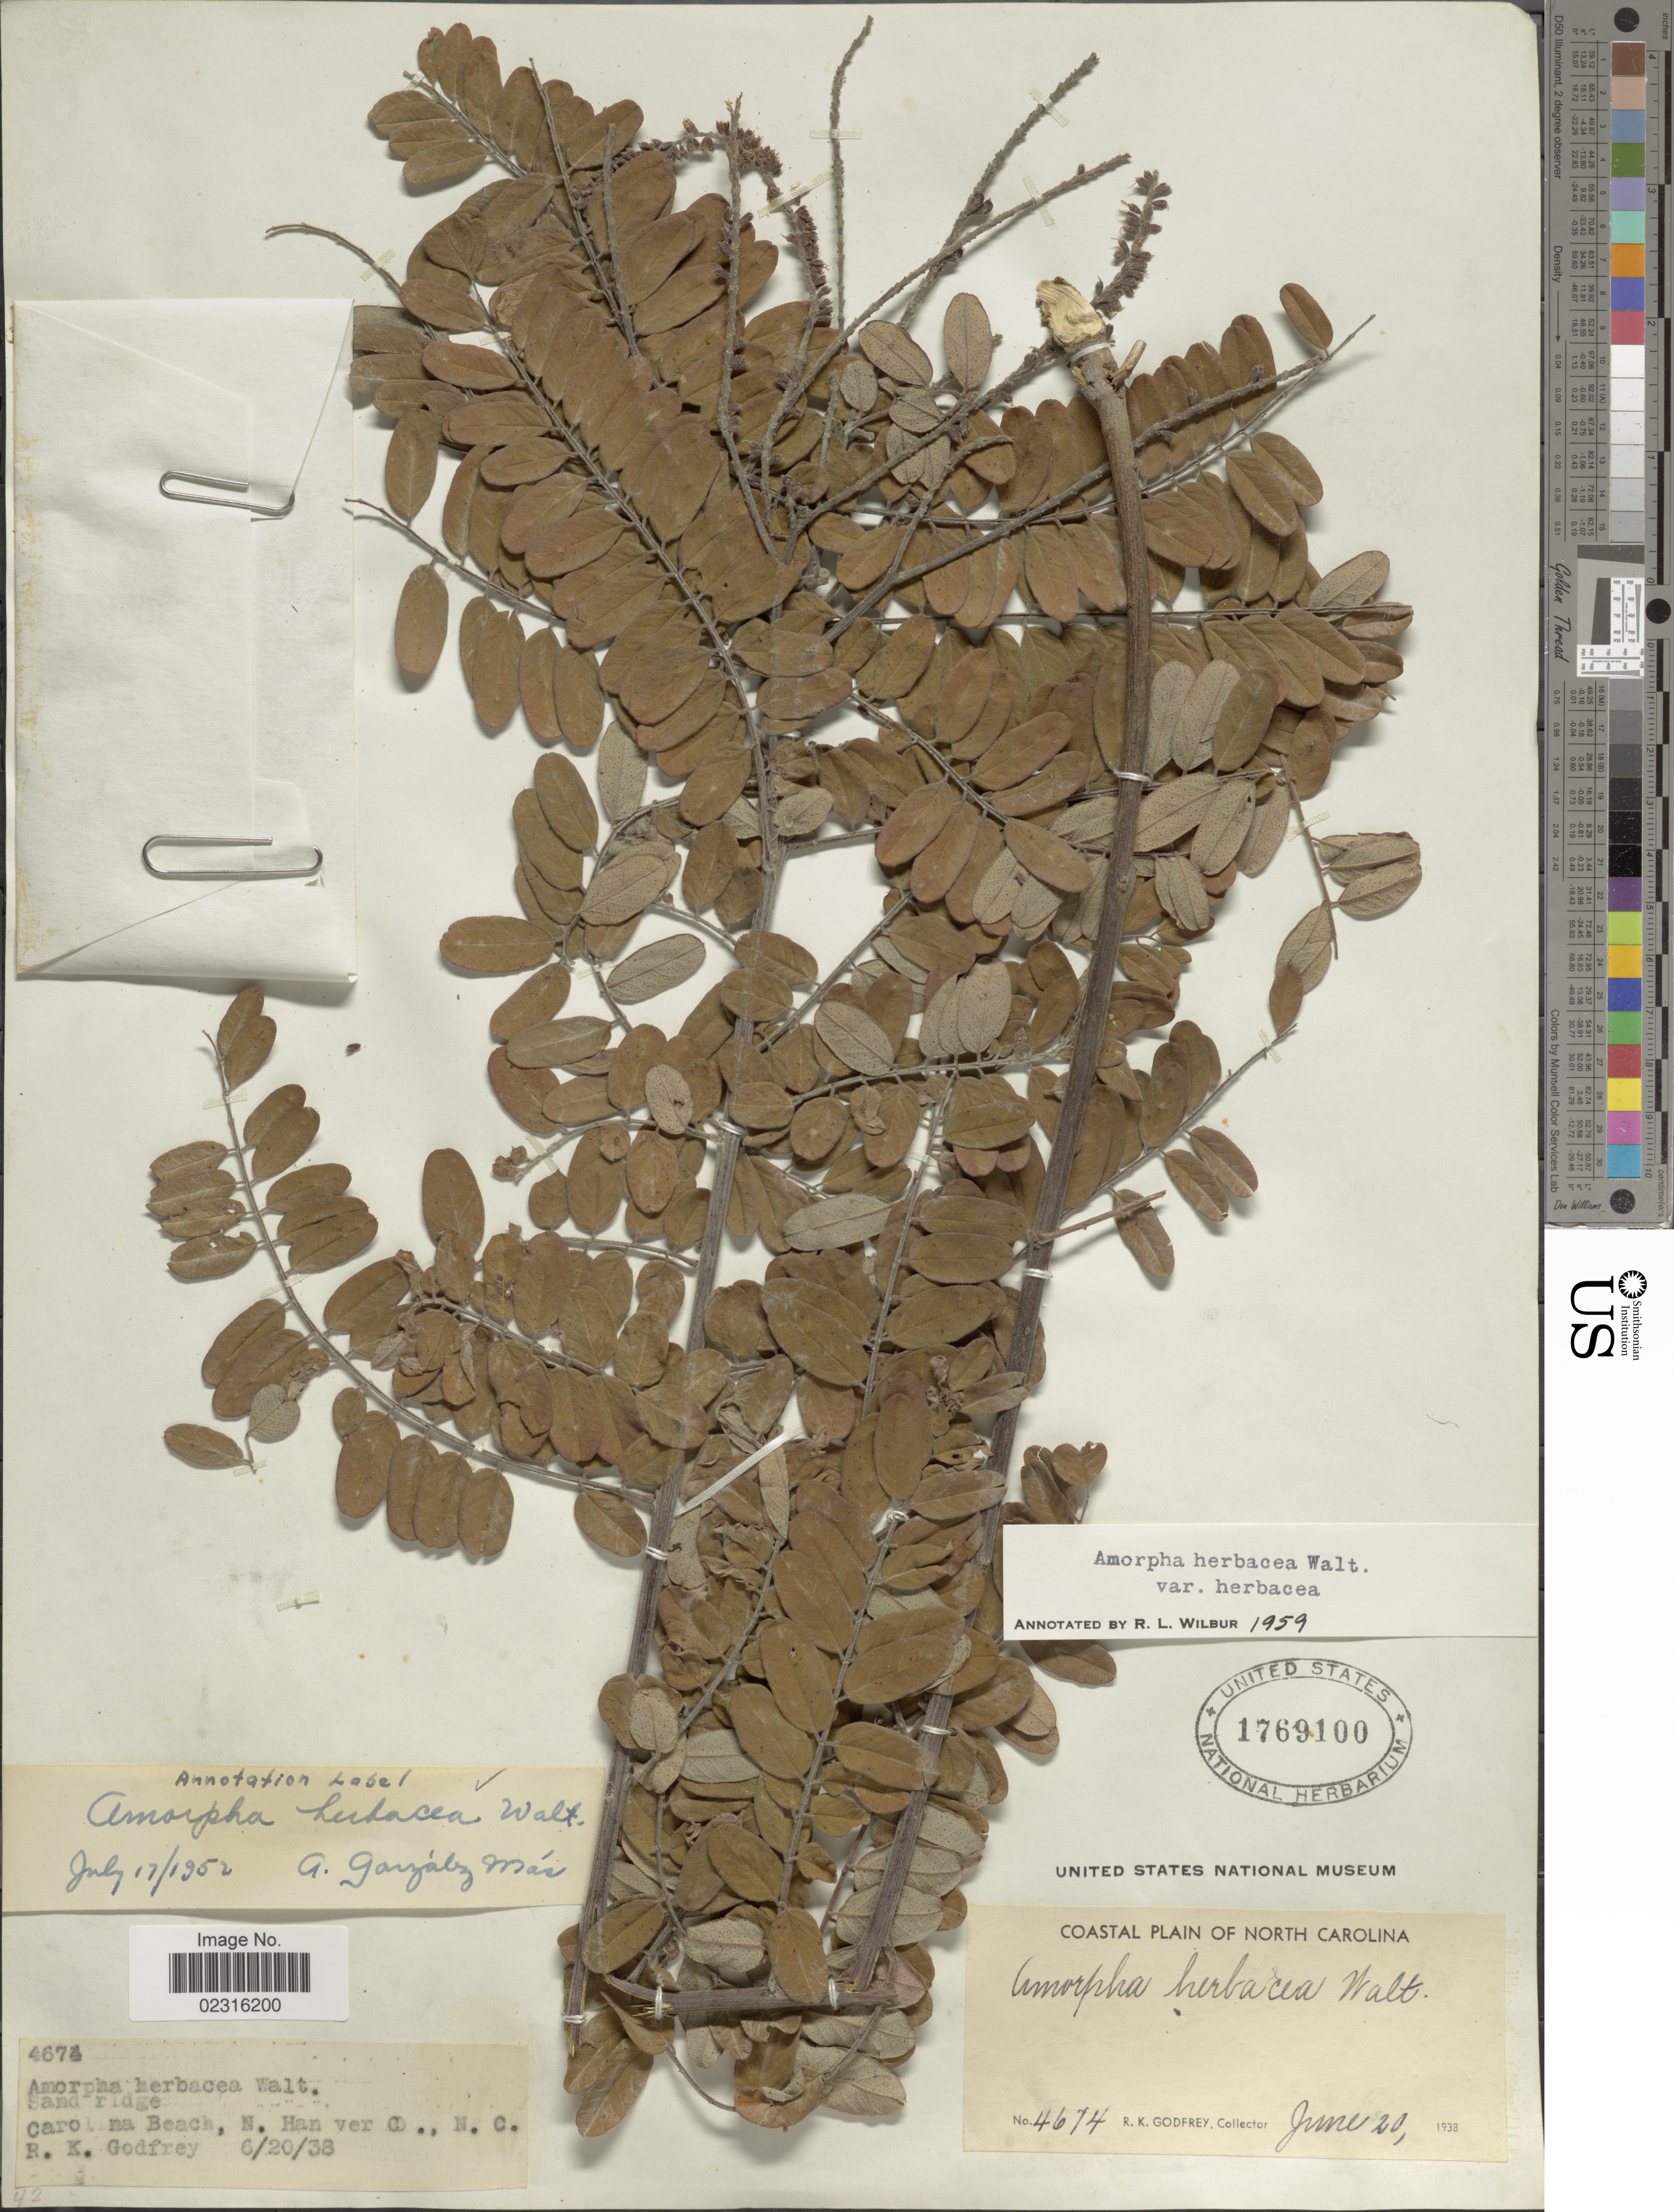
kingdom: Plantae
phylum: Tracheophyta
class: Magnoliopsida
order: Fabales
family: Fabaceae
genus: Amorpha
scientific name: Amorpha herbacea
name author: Schltdl.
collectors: R. K. Godfrey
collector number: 4674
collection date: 1938-06-20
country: United States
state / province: North Carolina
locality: Sand ridge, Carolina Beach, N. Hanover Co.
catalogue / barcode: US 1769100